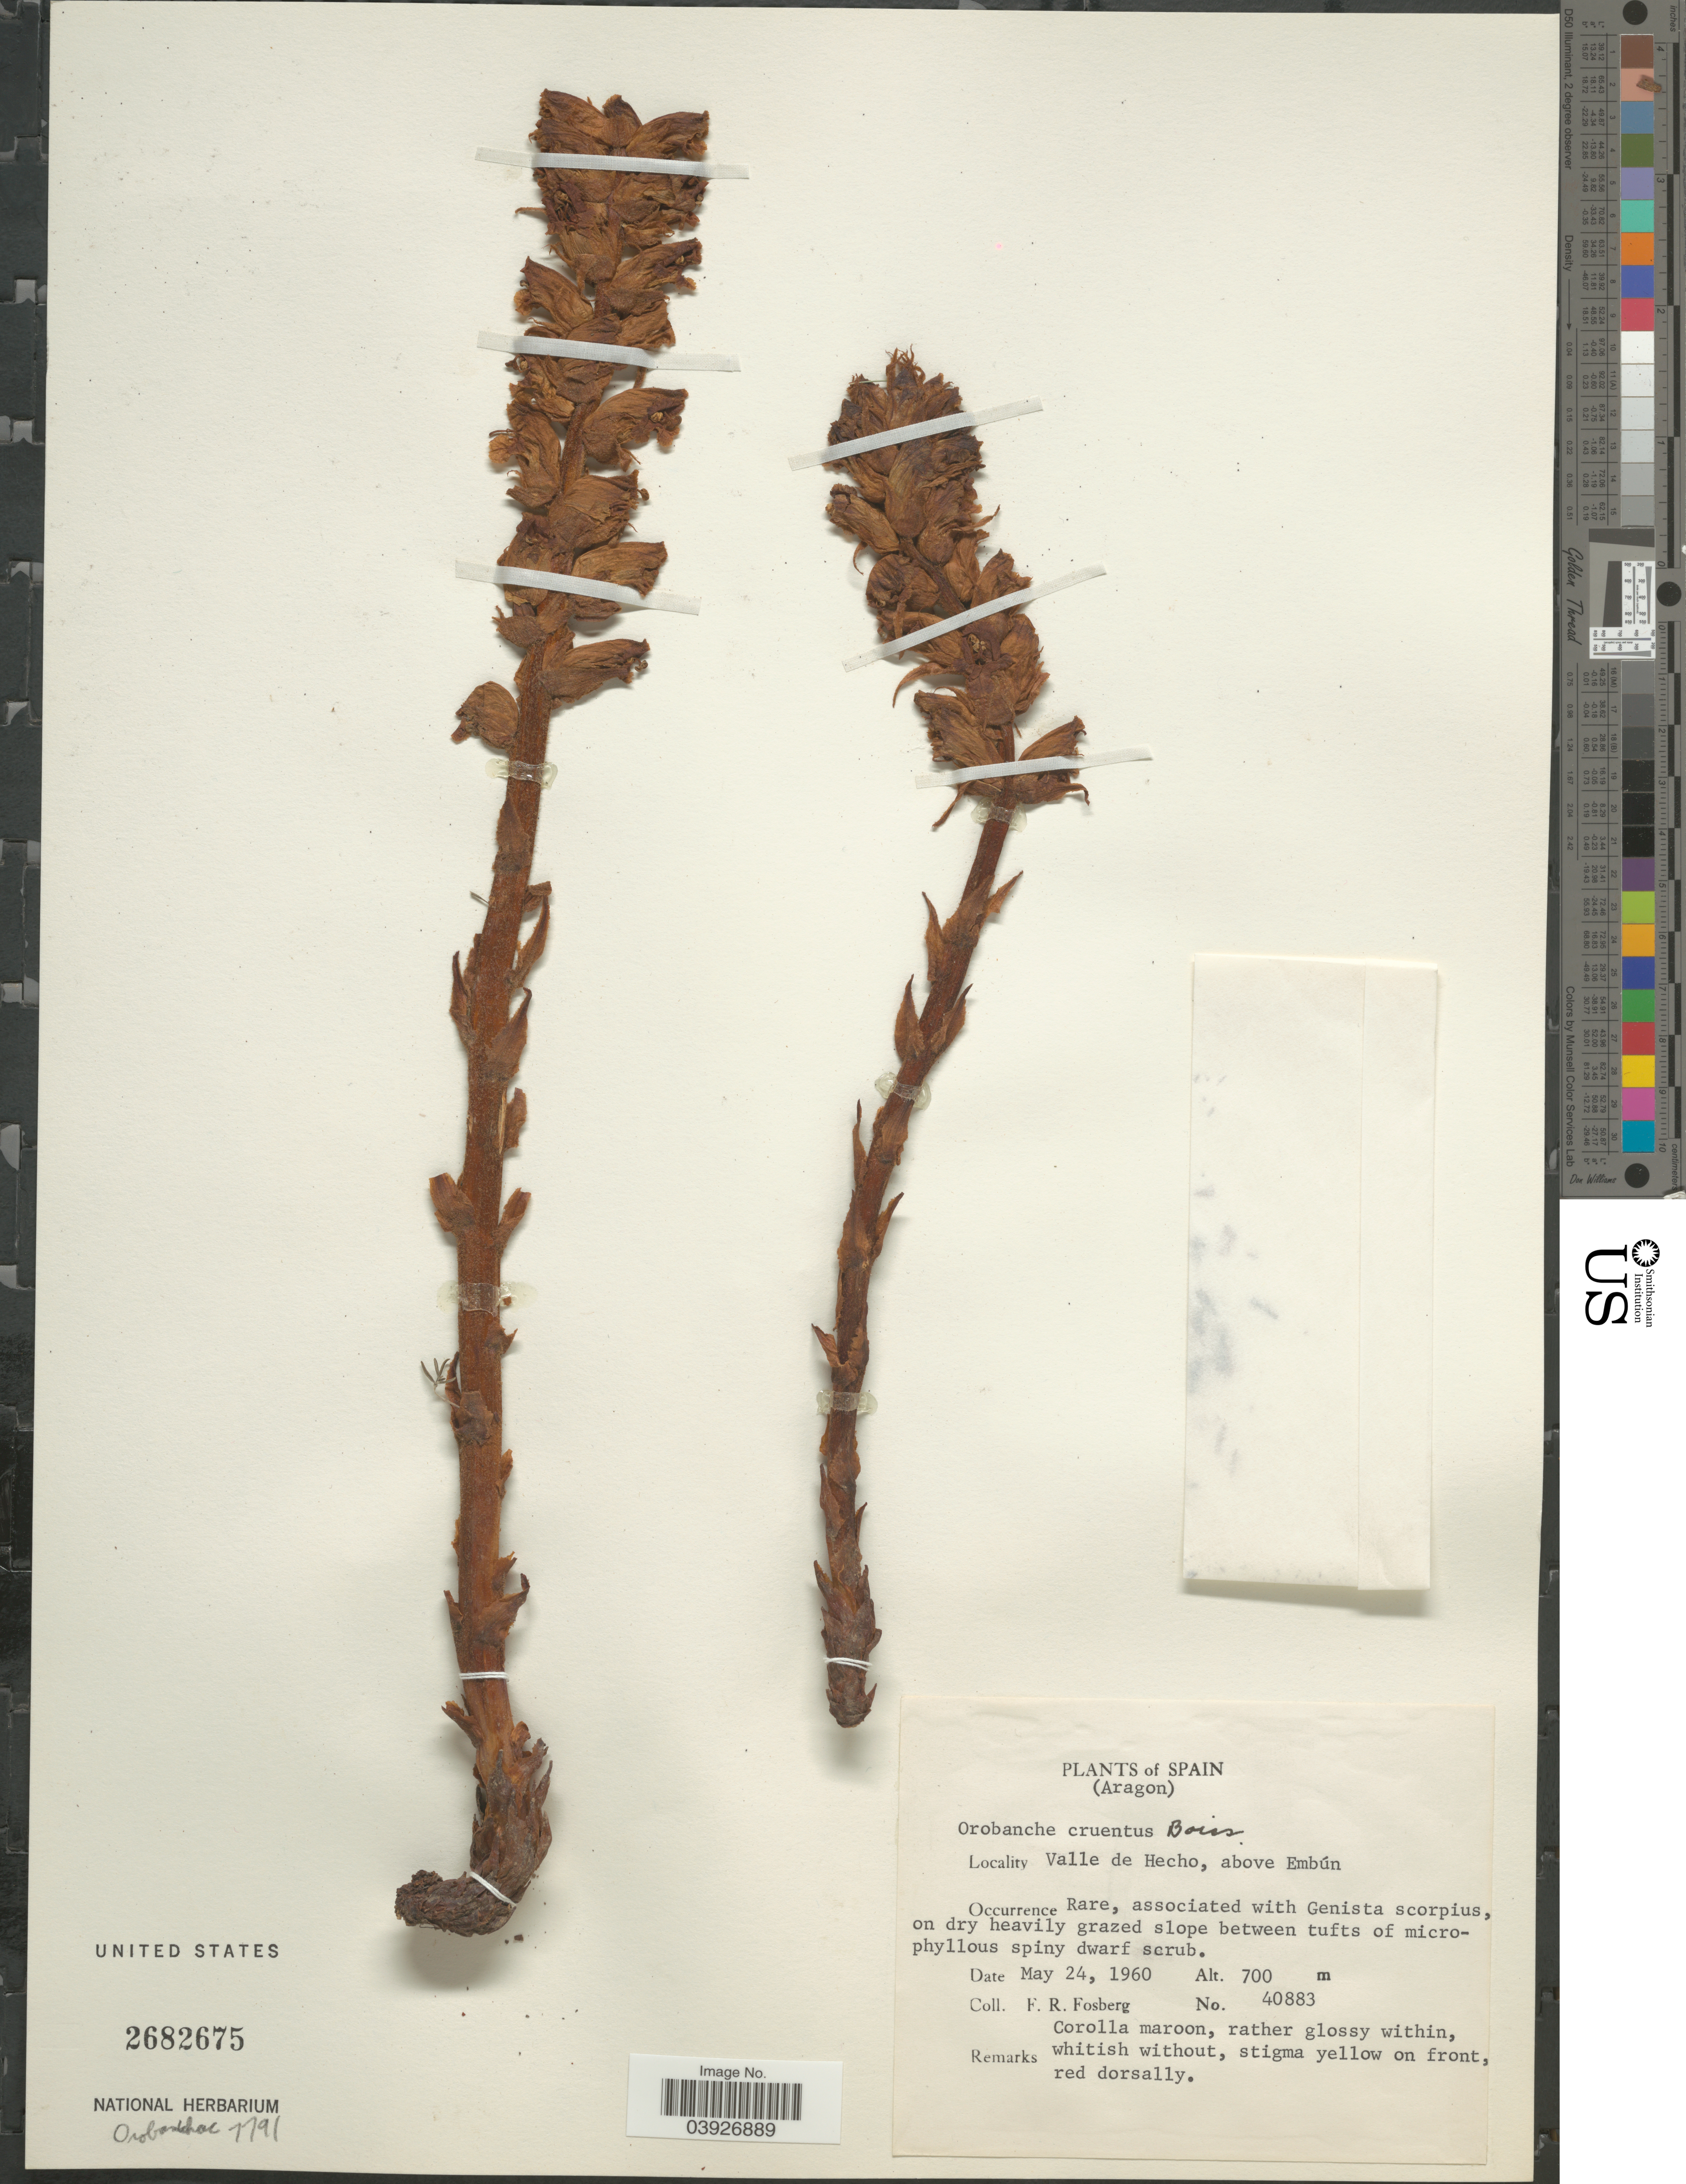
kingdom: Plantae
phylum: Tracheophyta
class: Magnoliopsida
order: Lamiales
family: Orobanchaceae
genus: Orobanche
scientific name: Orobanche cruenta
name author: Bertol.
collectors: F. R. Fosberg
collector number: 40883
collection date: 1960-05-24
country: Spain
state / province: Aragón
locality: Valle de Hecho, above Embún.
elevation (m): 700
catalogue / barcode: US 2682675